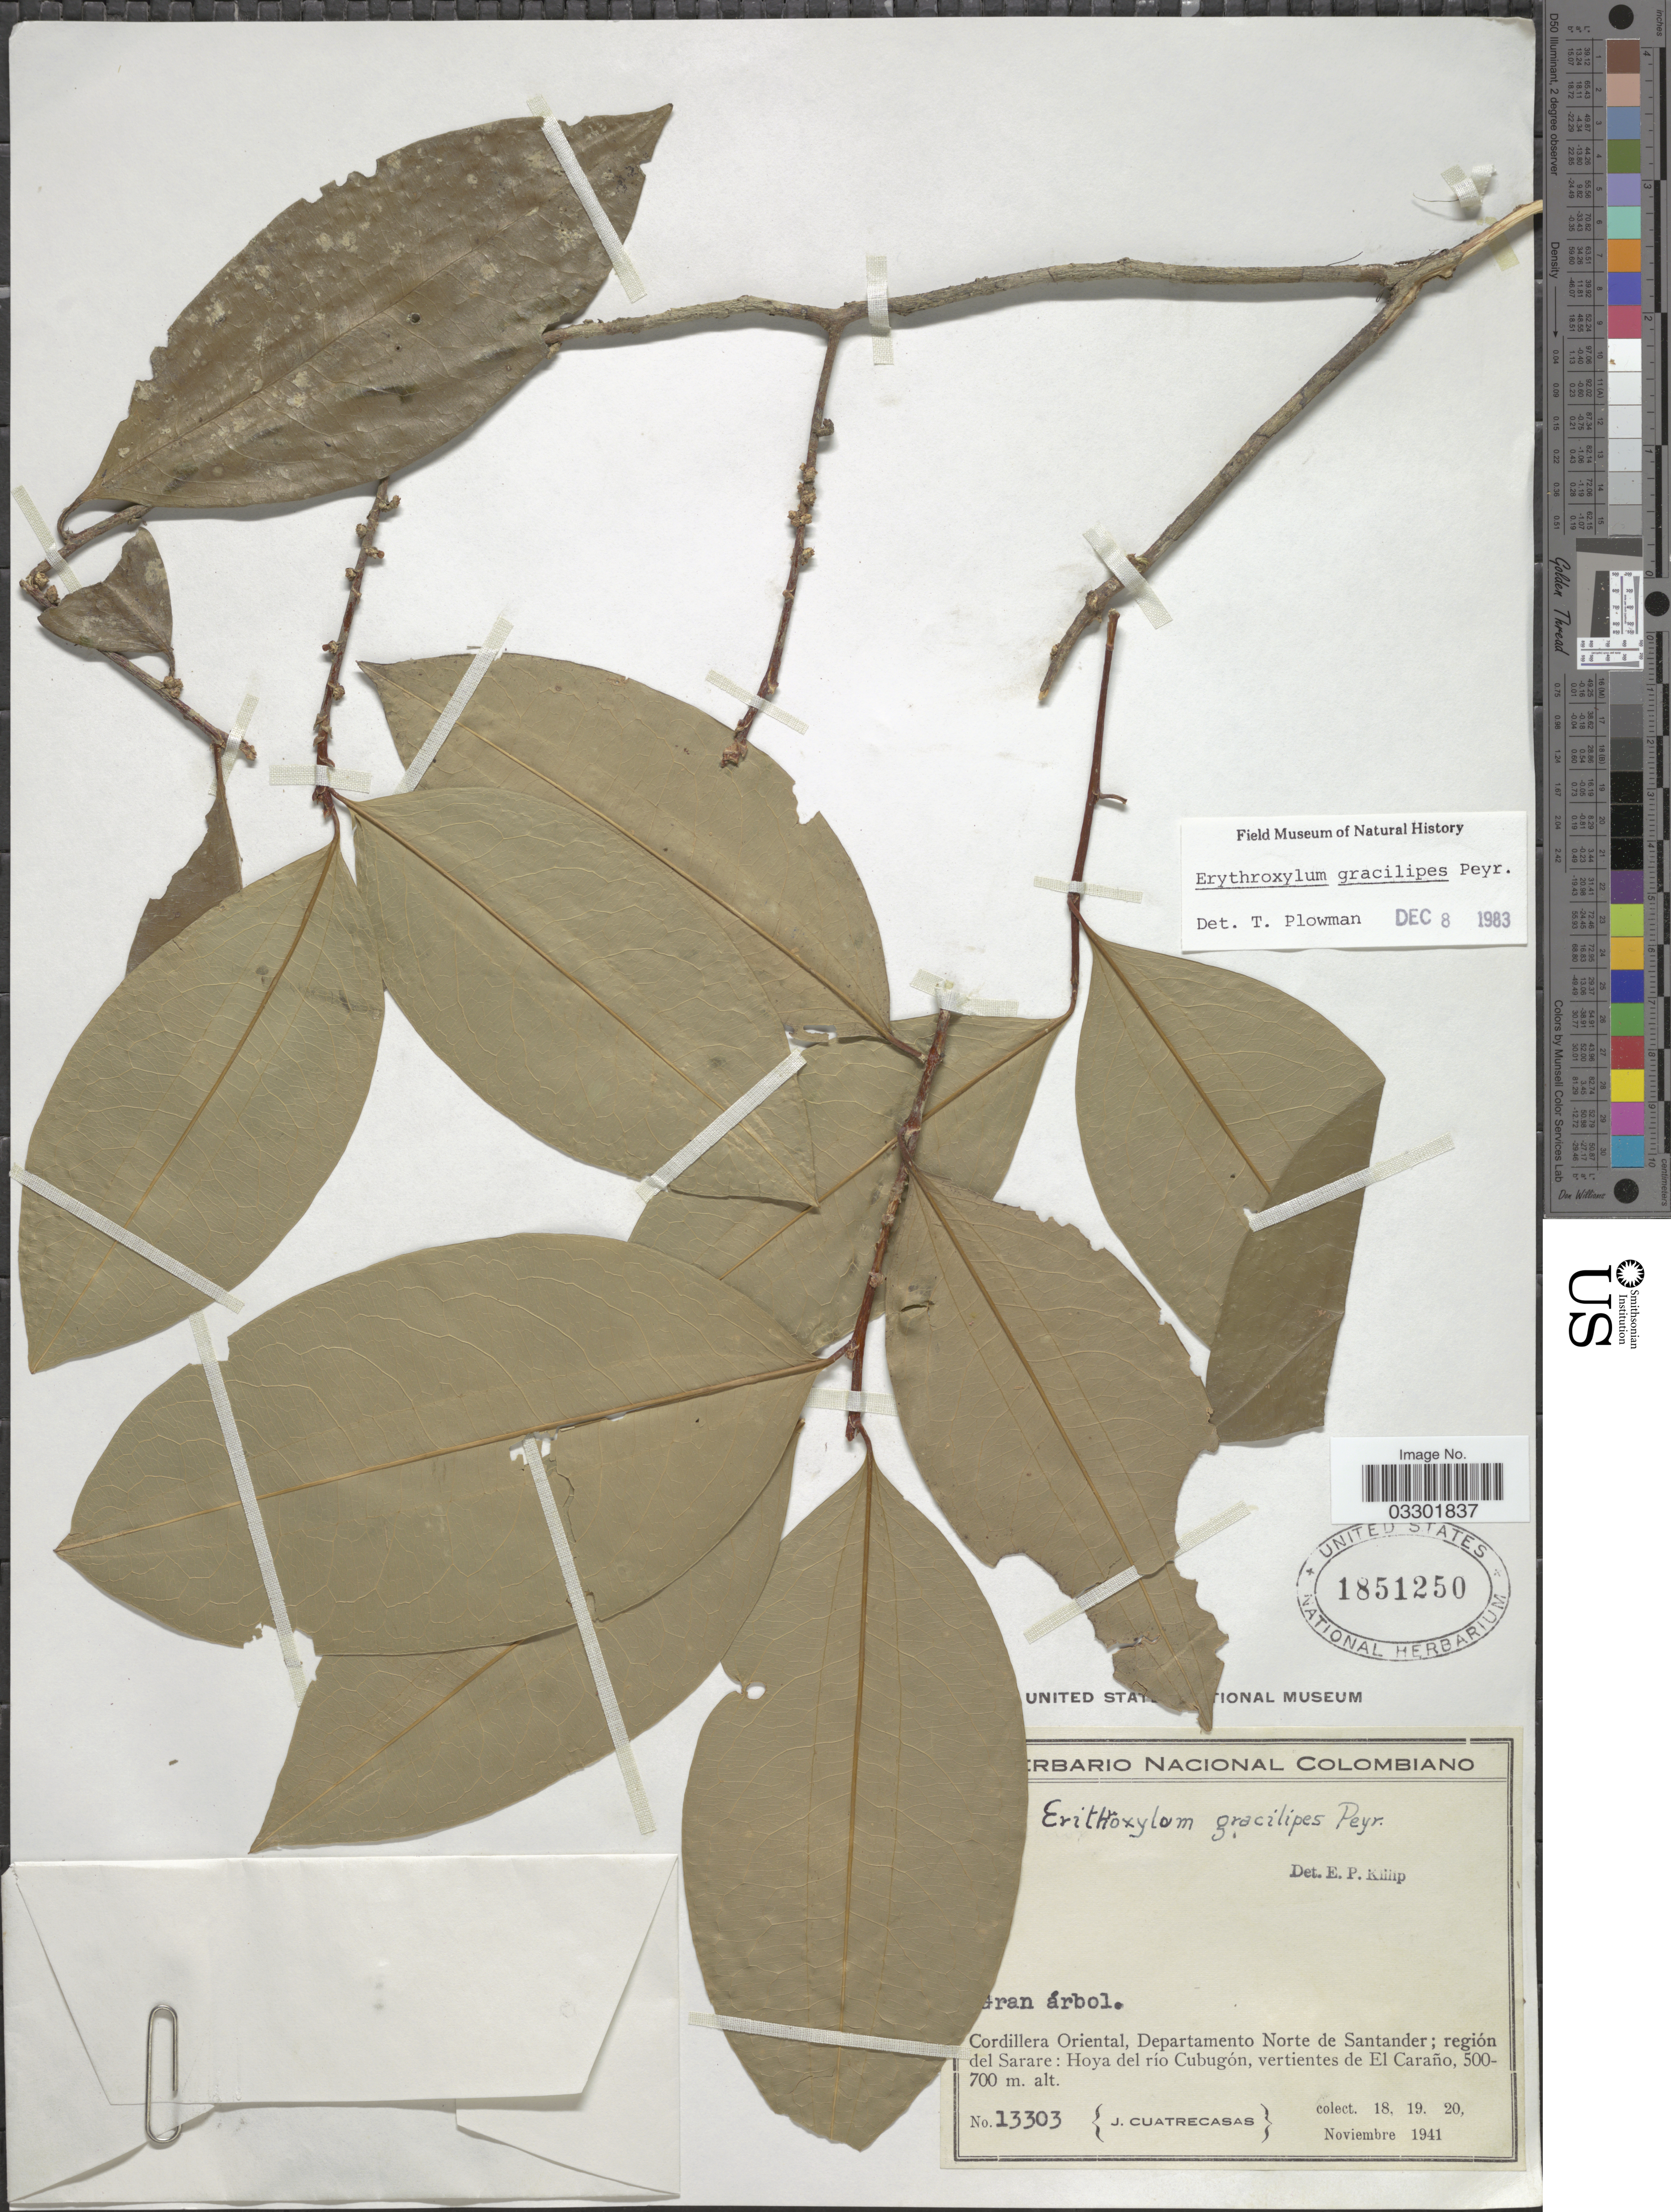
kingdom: Plantae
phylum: Tracheophyta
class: Magnoliopsida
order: Malpighiales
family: Erythroxylaceae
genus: Erythroxylum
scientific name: Erythroxylum gracilipes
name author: Peyr.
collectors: J. Cuatrecasas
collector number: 13303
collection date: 1941-11-18/1941-11-20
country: Colombia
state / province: Norte de Santander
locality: Cordillera Oriental, Departamento Norte de Santander; región del Sarare: Hoya del río Cubugón, vertientes de El Caraño.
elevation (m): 500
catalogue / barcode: US 1851250